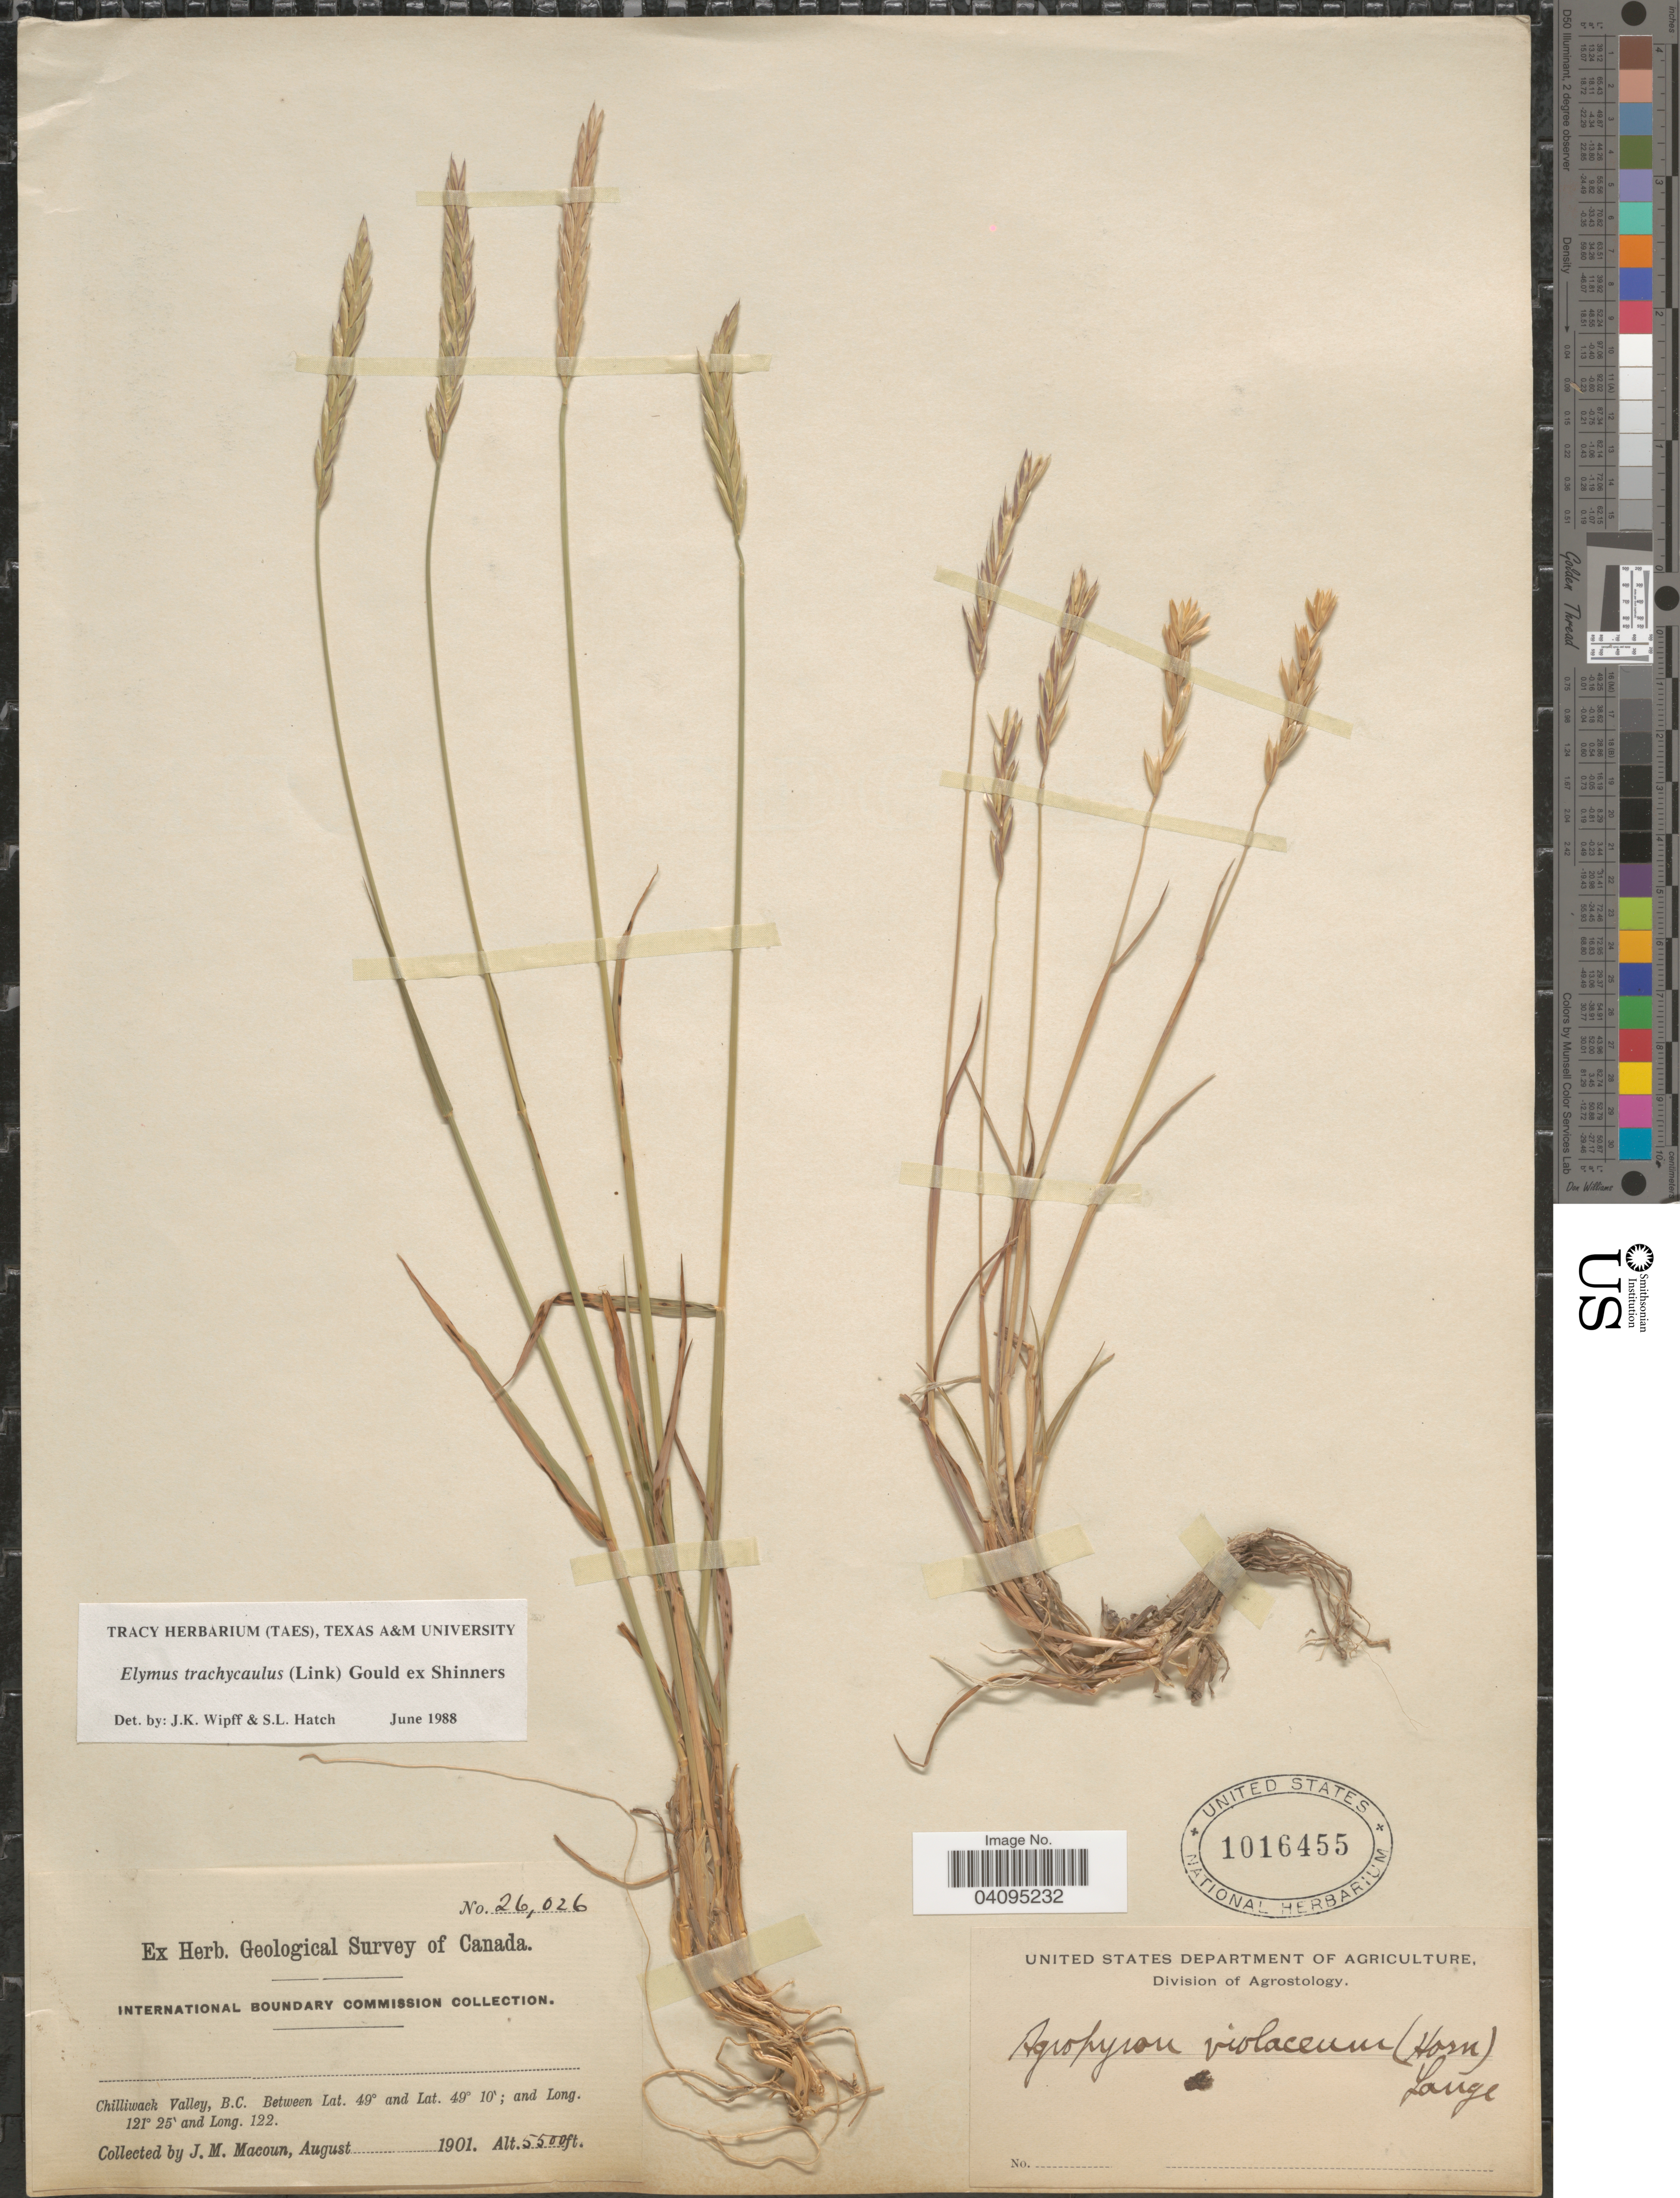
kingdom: Plantae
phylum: Tracheophyta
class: Liliopsida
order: Poales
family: Poaceae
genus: Elymus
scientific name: Elymus trachycaulus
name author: (Link) Gould ex Shinners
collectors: J. M. Macoun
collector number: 26026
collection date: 1901-08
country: Canada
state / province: British Columbia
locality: Geological Survey of Canada. Chilliwack Valley, B.C.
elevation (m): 1676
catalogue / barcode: US 1016455